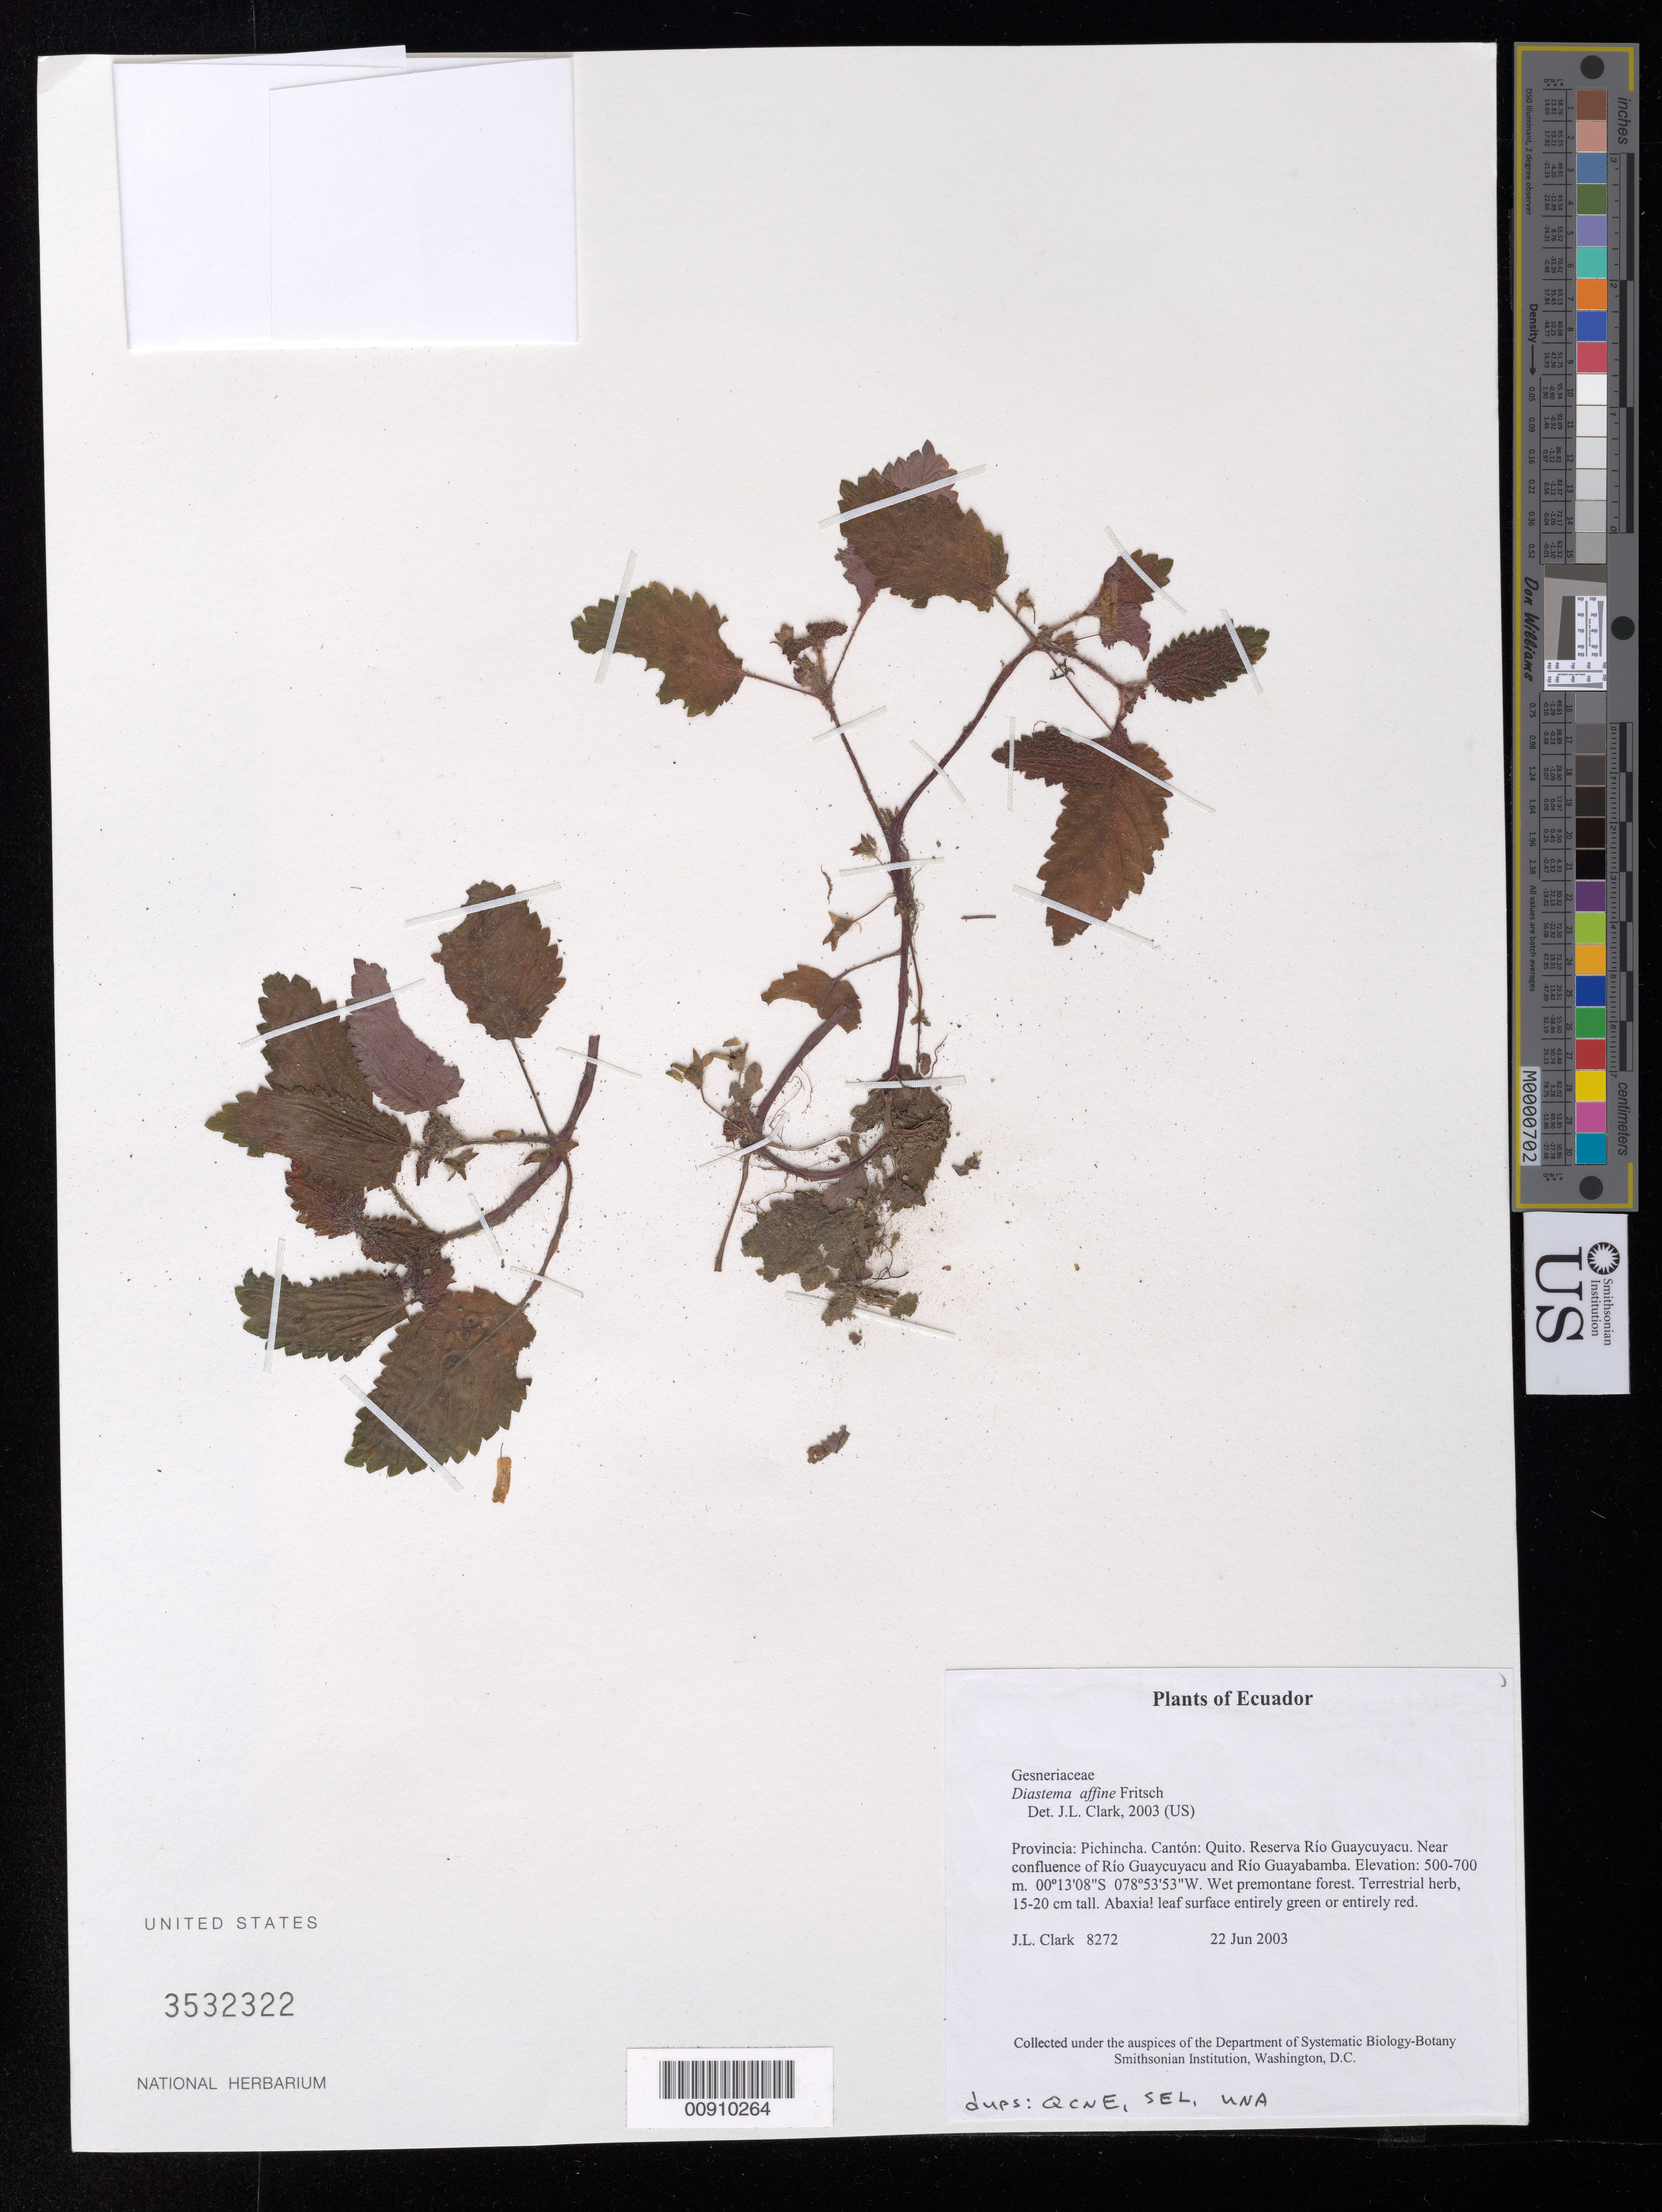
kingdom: Plantae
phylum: Tracheophyta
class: Magnoliopsida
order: Lamiales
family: Gesneriaceae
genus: Diastema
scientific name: Diastema affine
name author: Fritsch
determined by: Clark, J. L., (SEL), The Marie Selby Botanical Garden (UNITED STATES)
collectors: J. L. Clark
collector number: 8272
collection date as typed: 22 Jun 2003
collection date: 2003-06-22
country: Ecuador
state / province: Pichincha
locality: Quito. Reserva Río Guaycuyacu. Near confluence of Río Guaycuyacu and Río Guayabamba.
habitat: Wet premontane forest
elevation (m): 500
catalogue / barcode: US 3532322